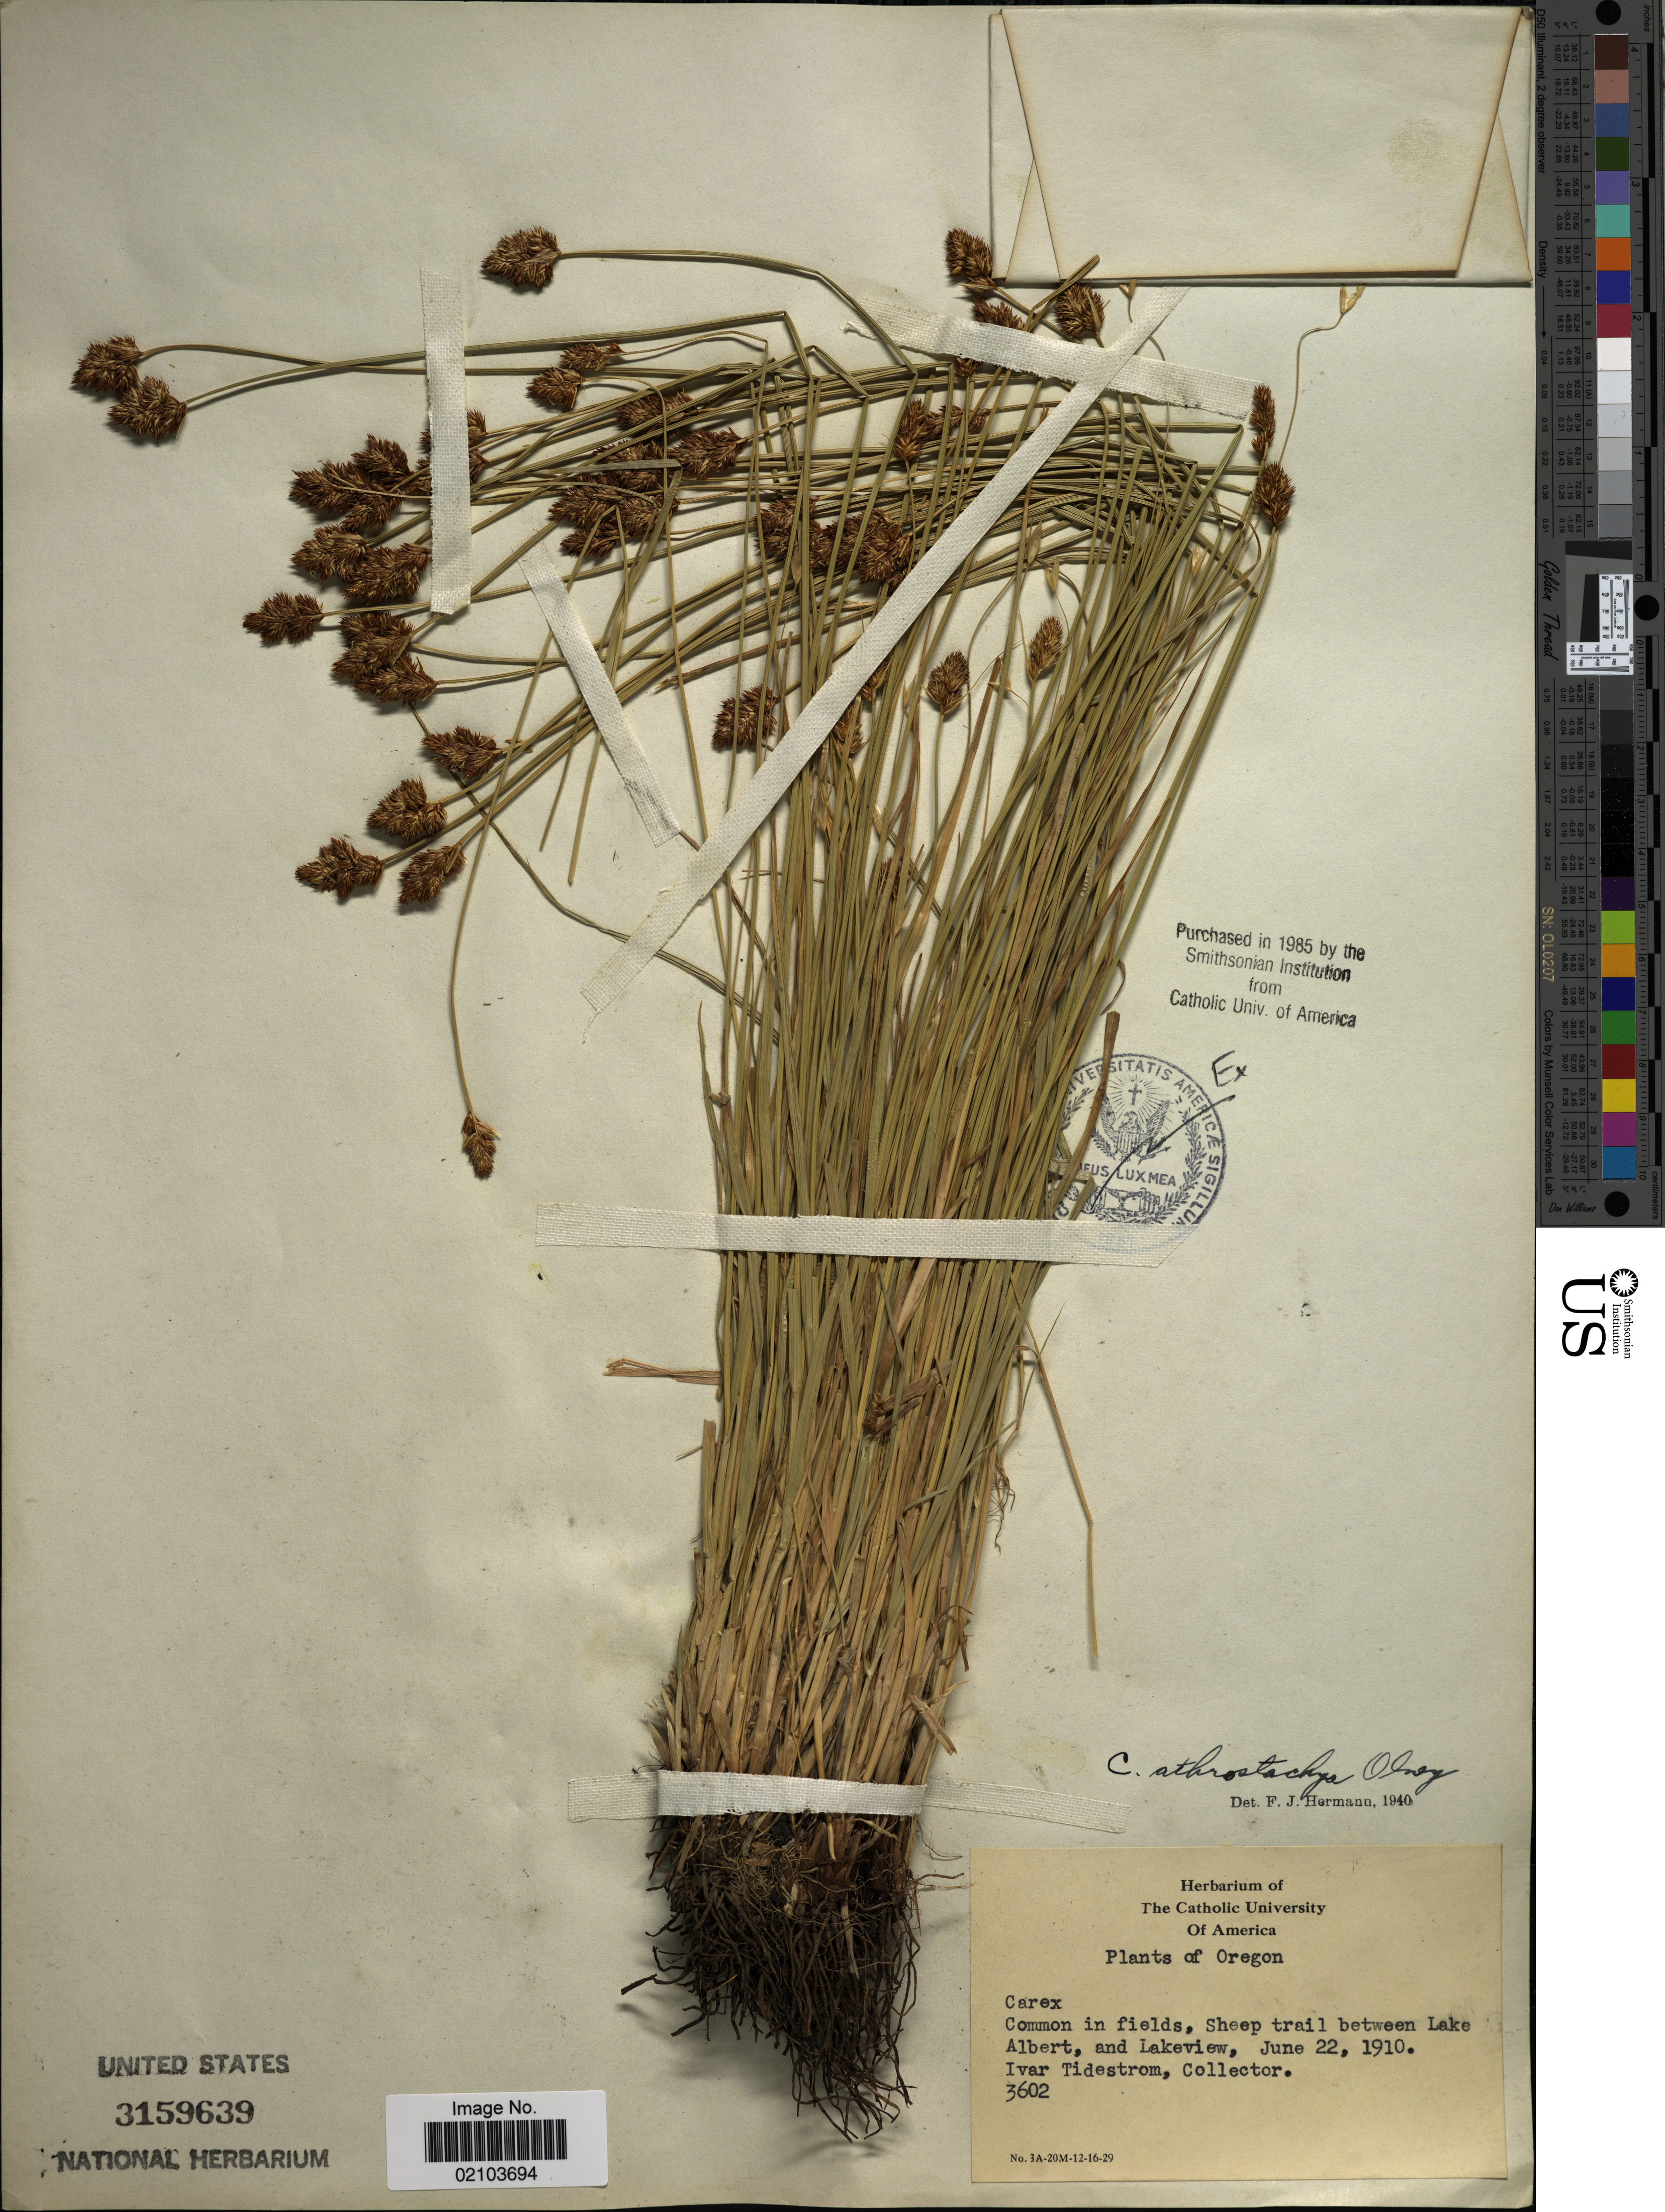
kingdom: Plantae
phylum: Tracheophyta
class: Liliopsida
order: Poales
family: Cyperaceae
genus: Carex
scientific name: Carex athrostachya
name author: Olney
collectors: I. F. Tidestrom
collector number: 3602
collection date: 1910-06-22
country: United States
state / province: Oregon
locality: Sheep trail between Albert, and Lakeview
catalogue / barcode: US 3159639